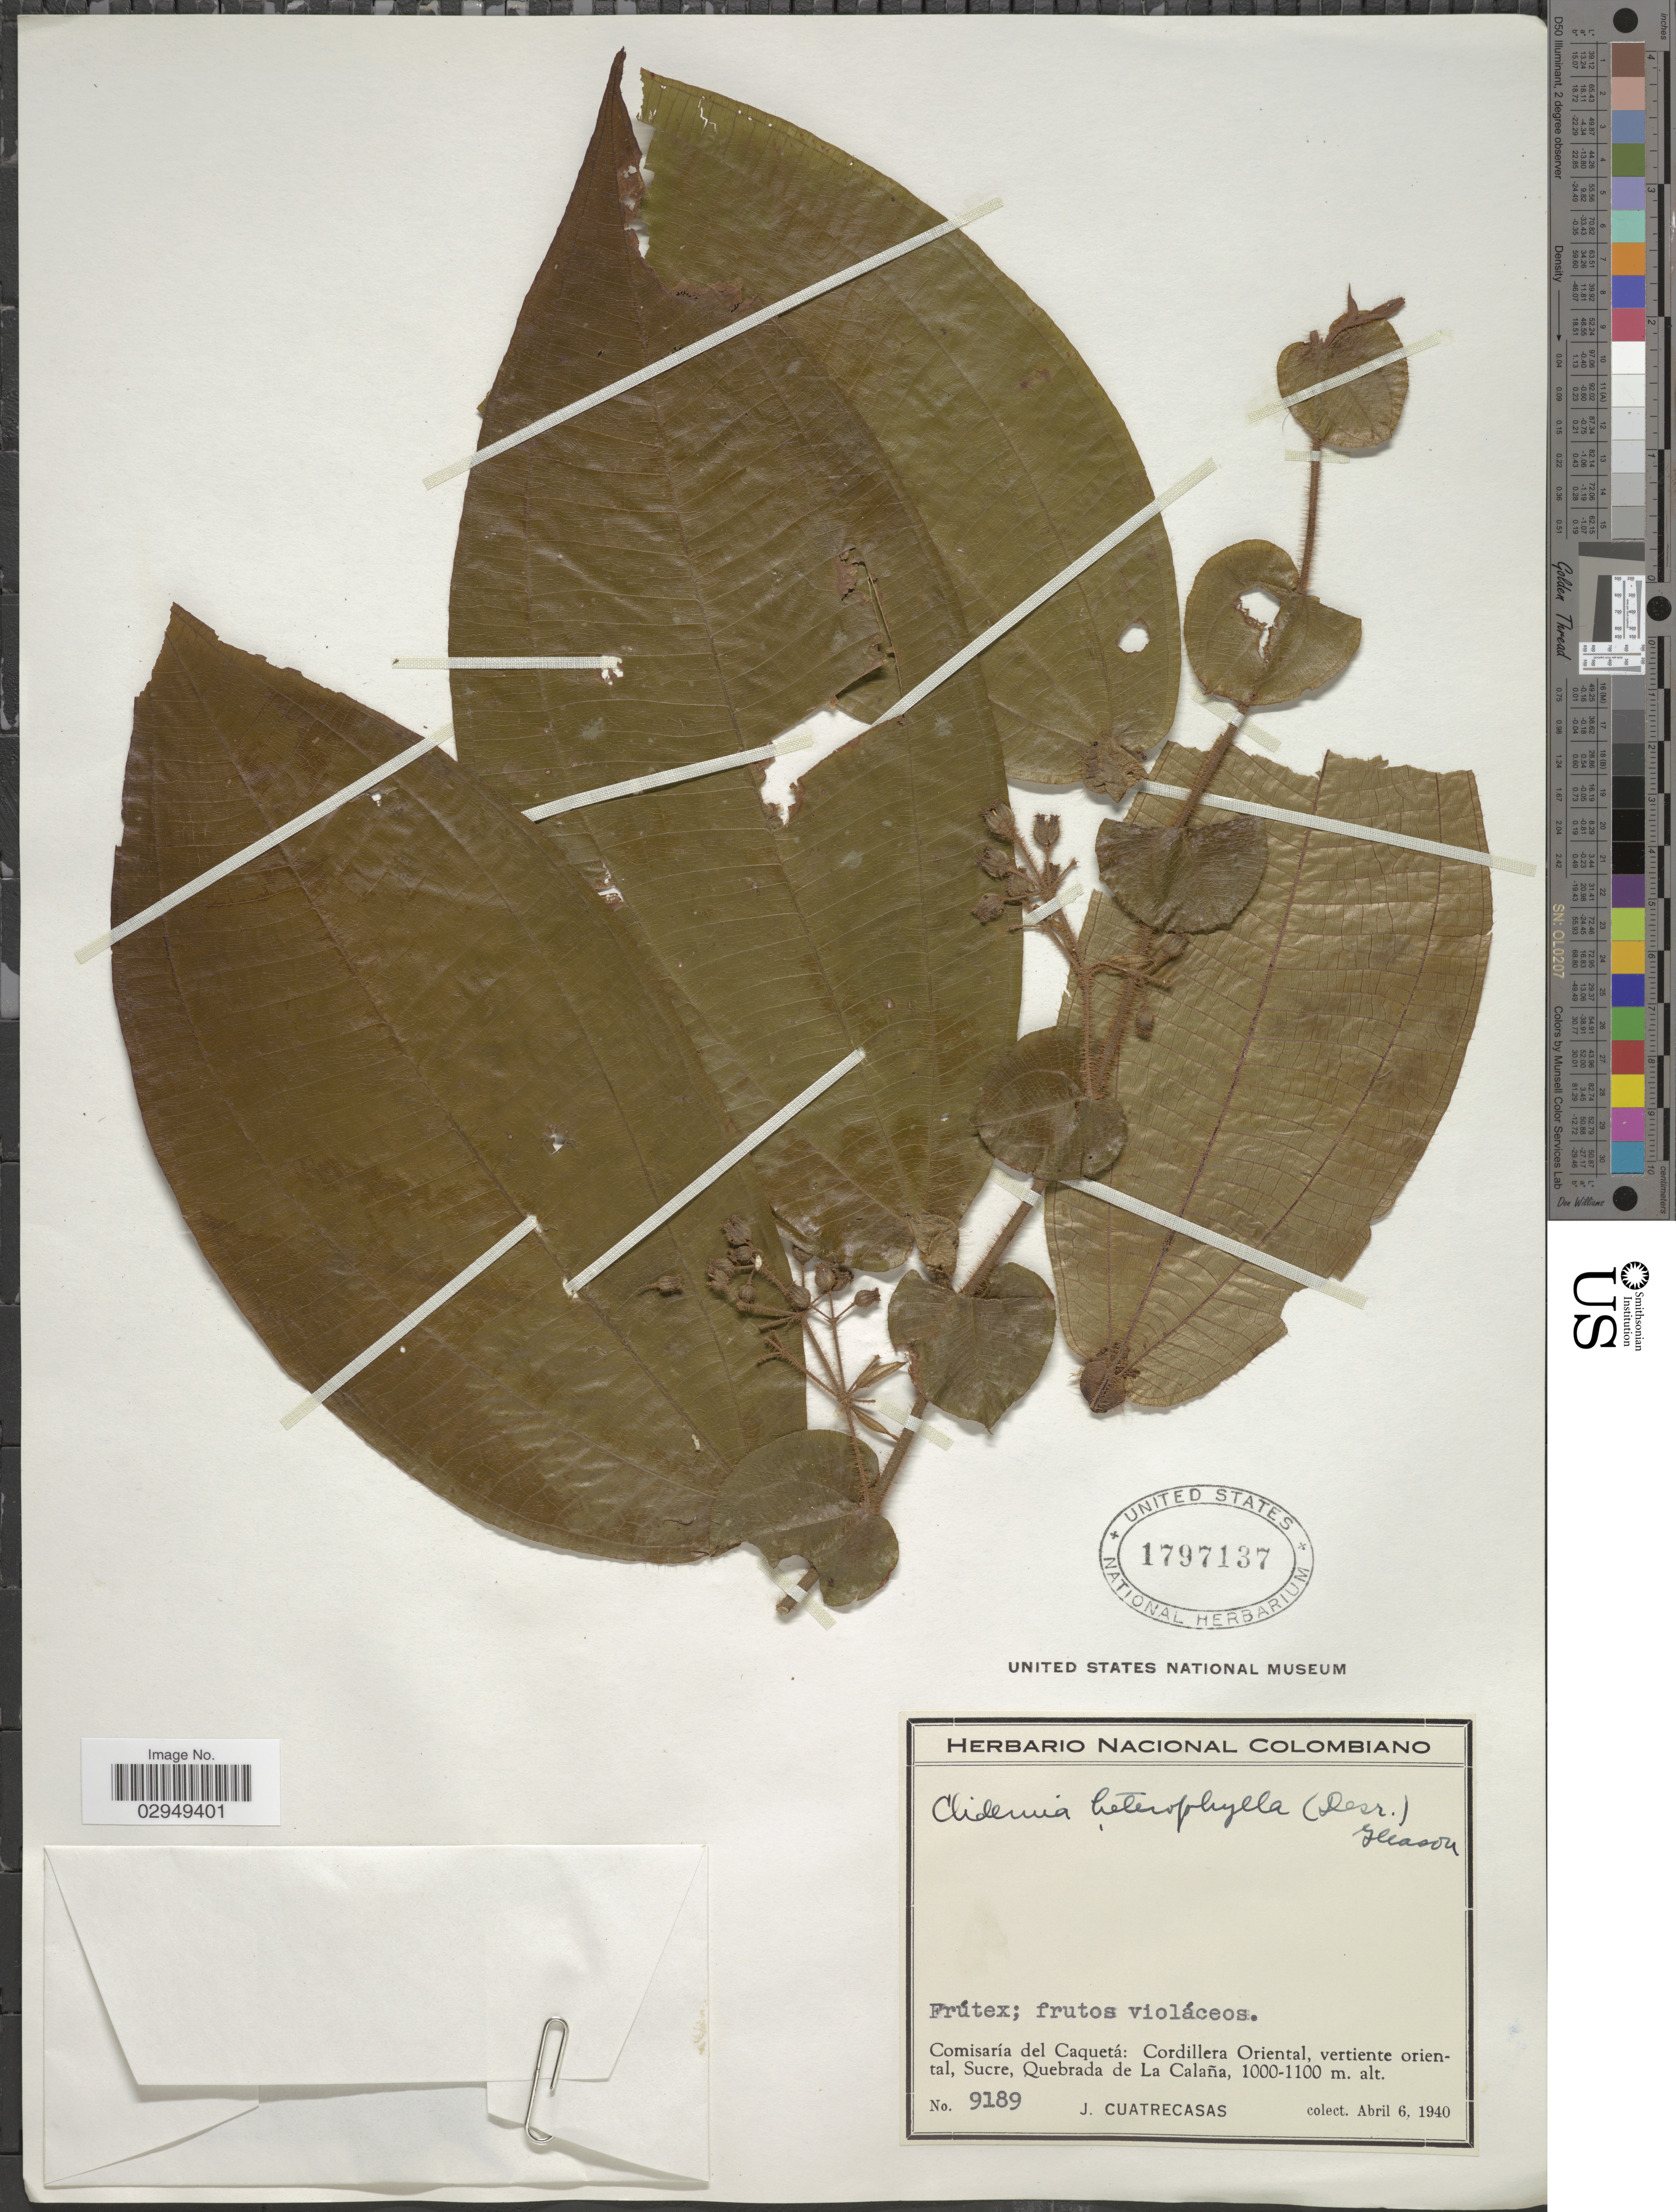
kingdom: Plantae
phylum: Tracheophyta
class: Magnoliopsida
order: Myrtales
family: Melastomataceae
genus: Clidemia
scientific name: Clidemia heterophylla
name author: Steud.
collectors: J. Cuatrecasas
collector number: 9189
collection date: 1940-04-06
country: Colombia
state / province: Caquetá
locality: Comisaría del Caquetá: Cordillera Oriental, vertiente oriental, Sucre, Quebrada de La Calaña.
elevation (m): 1000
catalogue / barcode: US 1797137